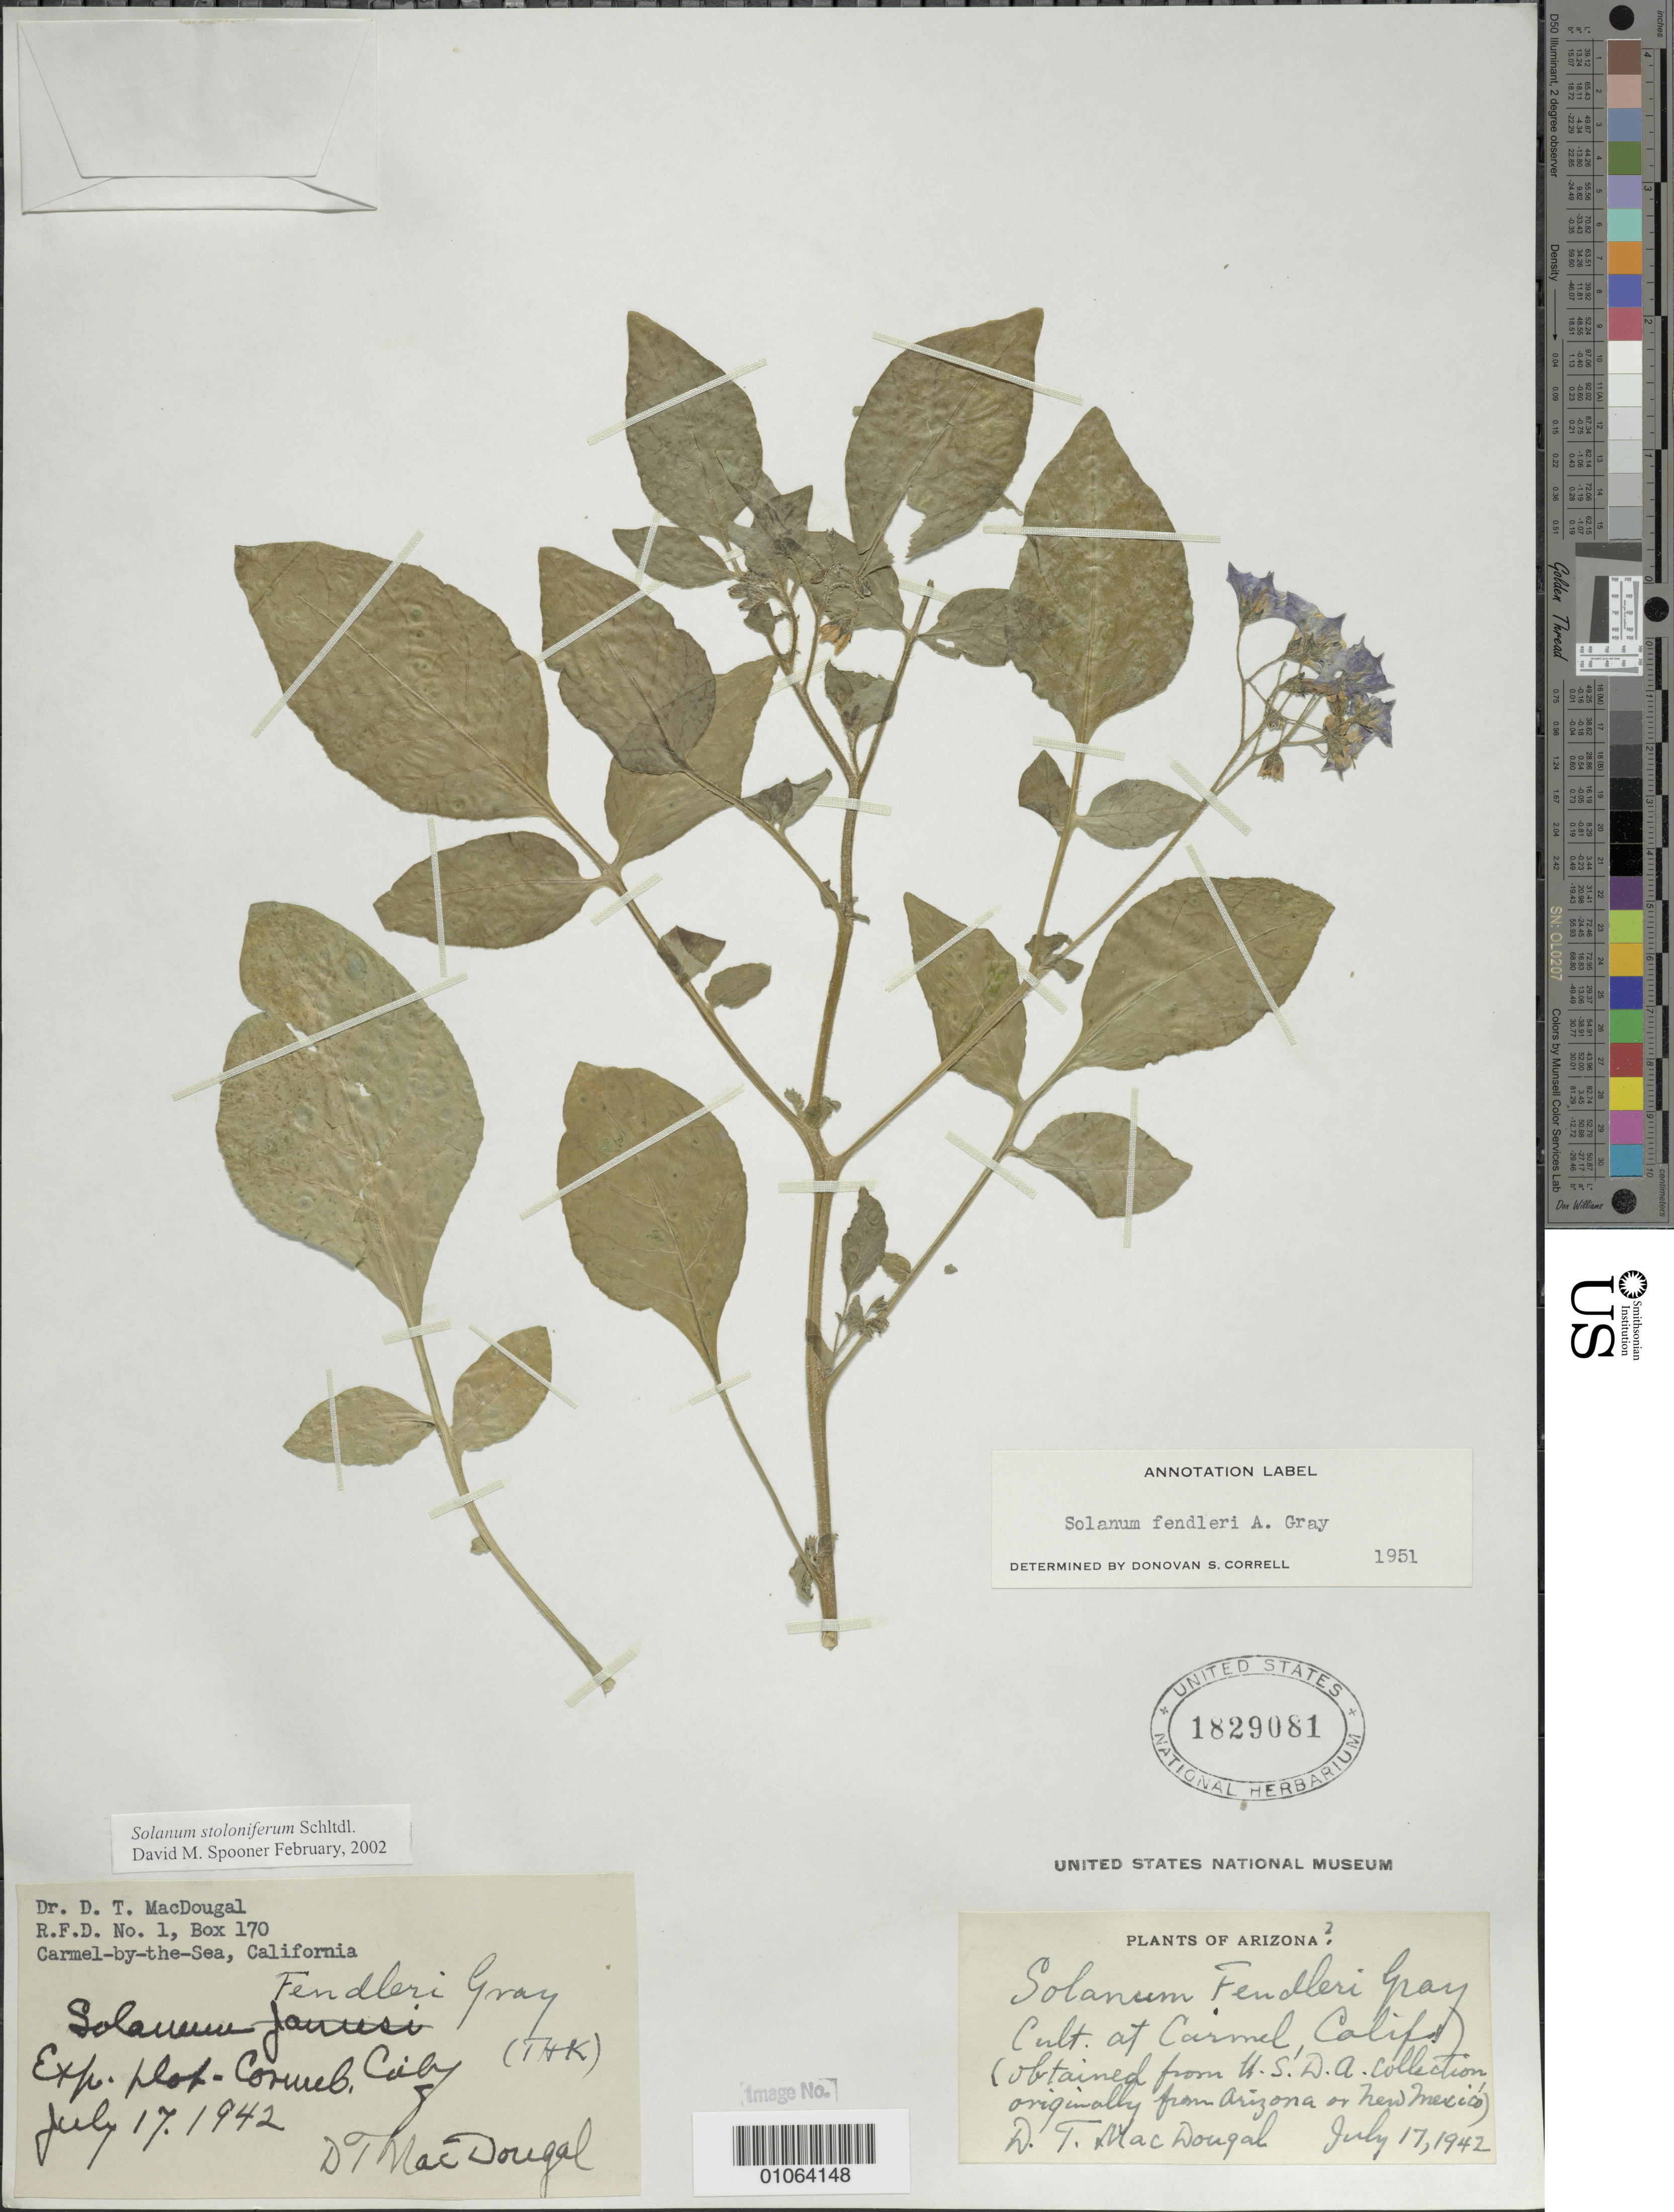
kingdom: Plantae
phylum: Tracheophyta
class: Magnoliopsida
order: Solanales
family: Solanaceae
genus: Solanum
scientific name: Solanum stoloniferum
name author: Schltdl.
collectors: D. T. MacDougal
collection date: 1942-07-17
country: United States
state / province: California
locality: Cult. at Carmel.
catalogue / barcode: US 1829081